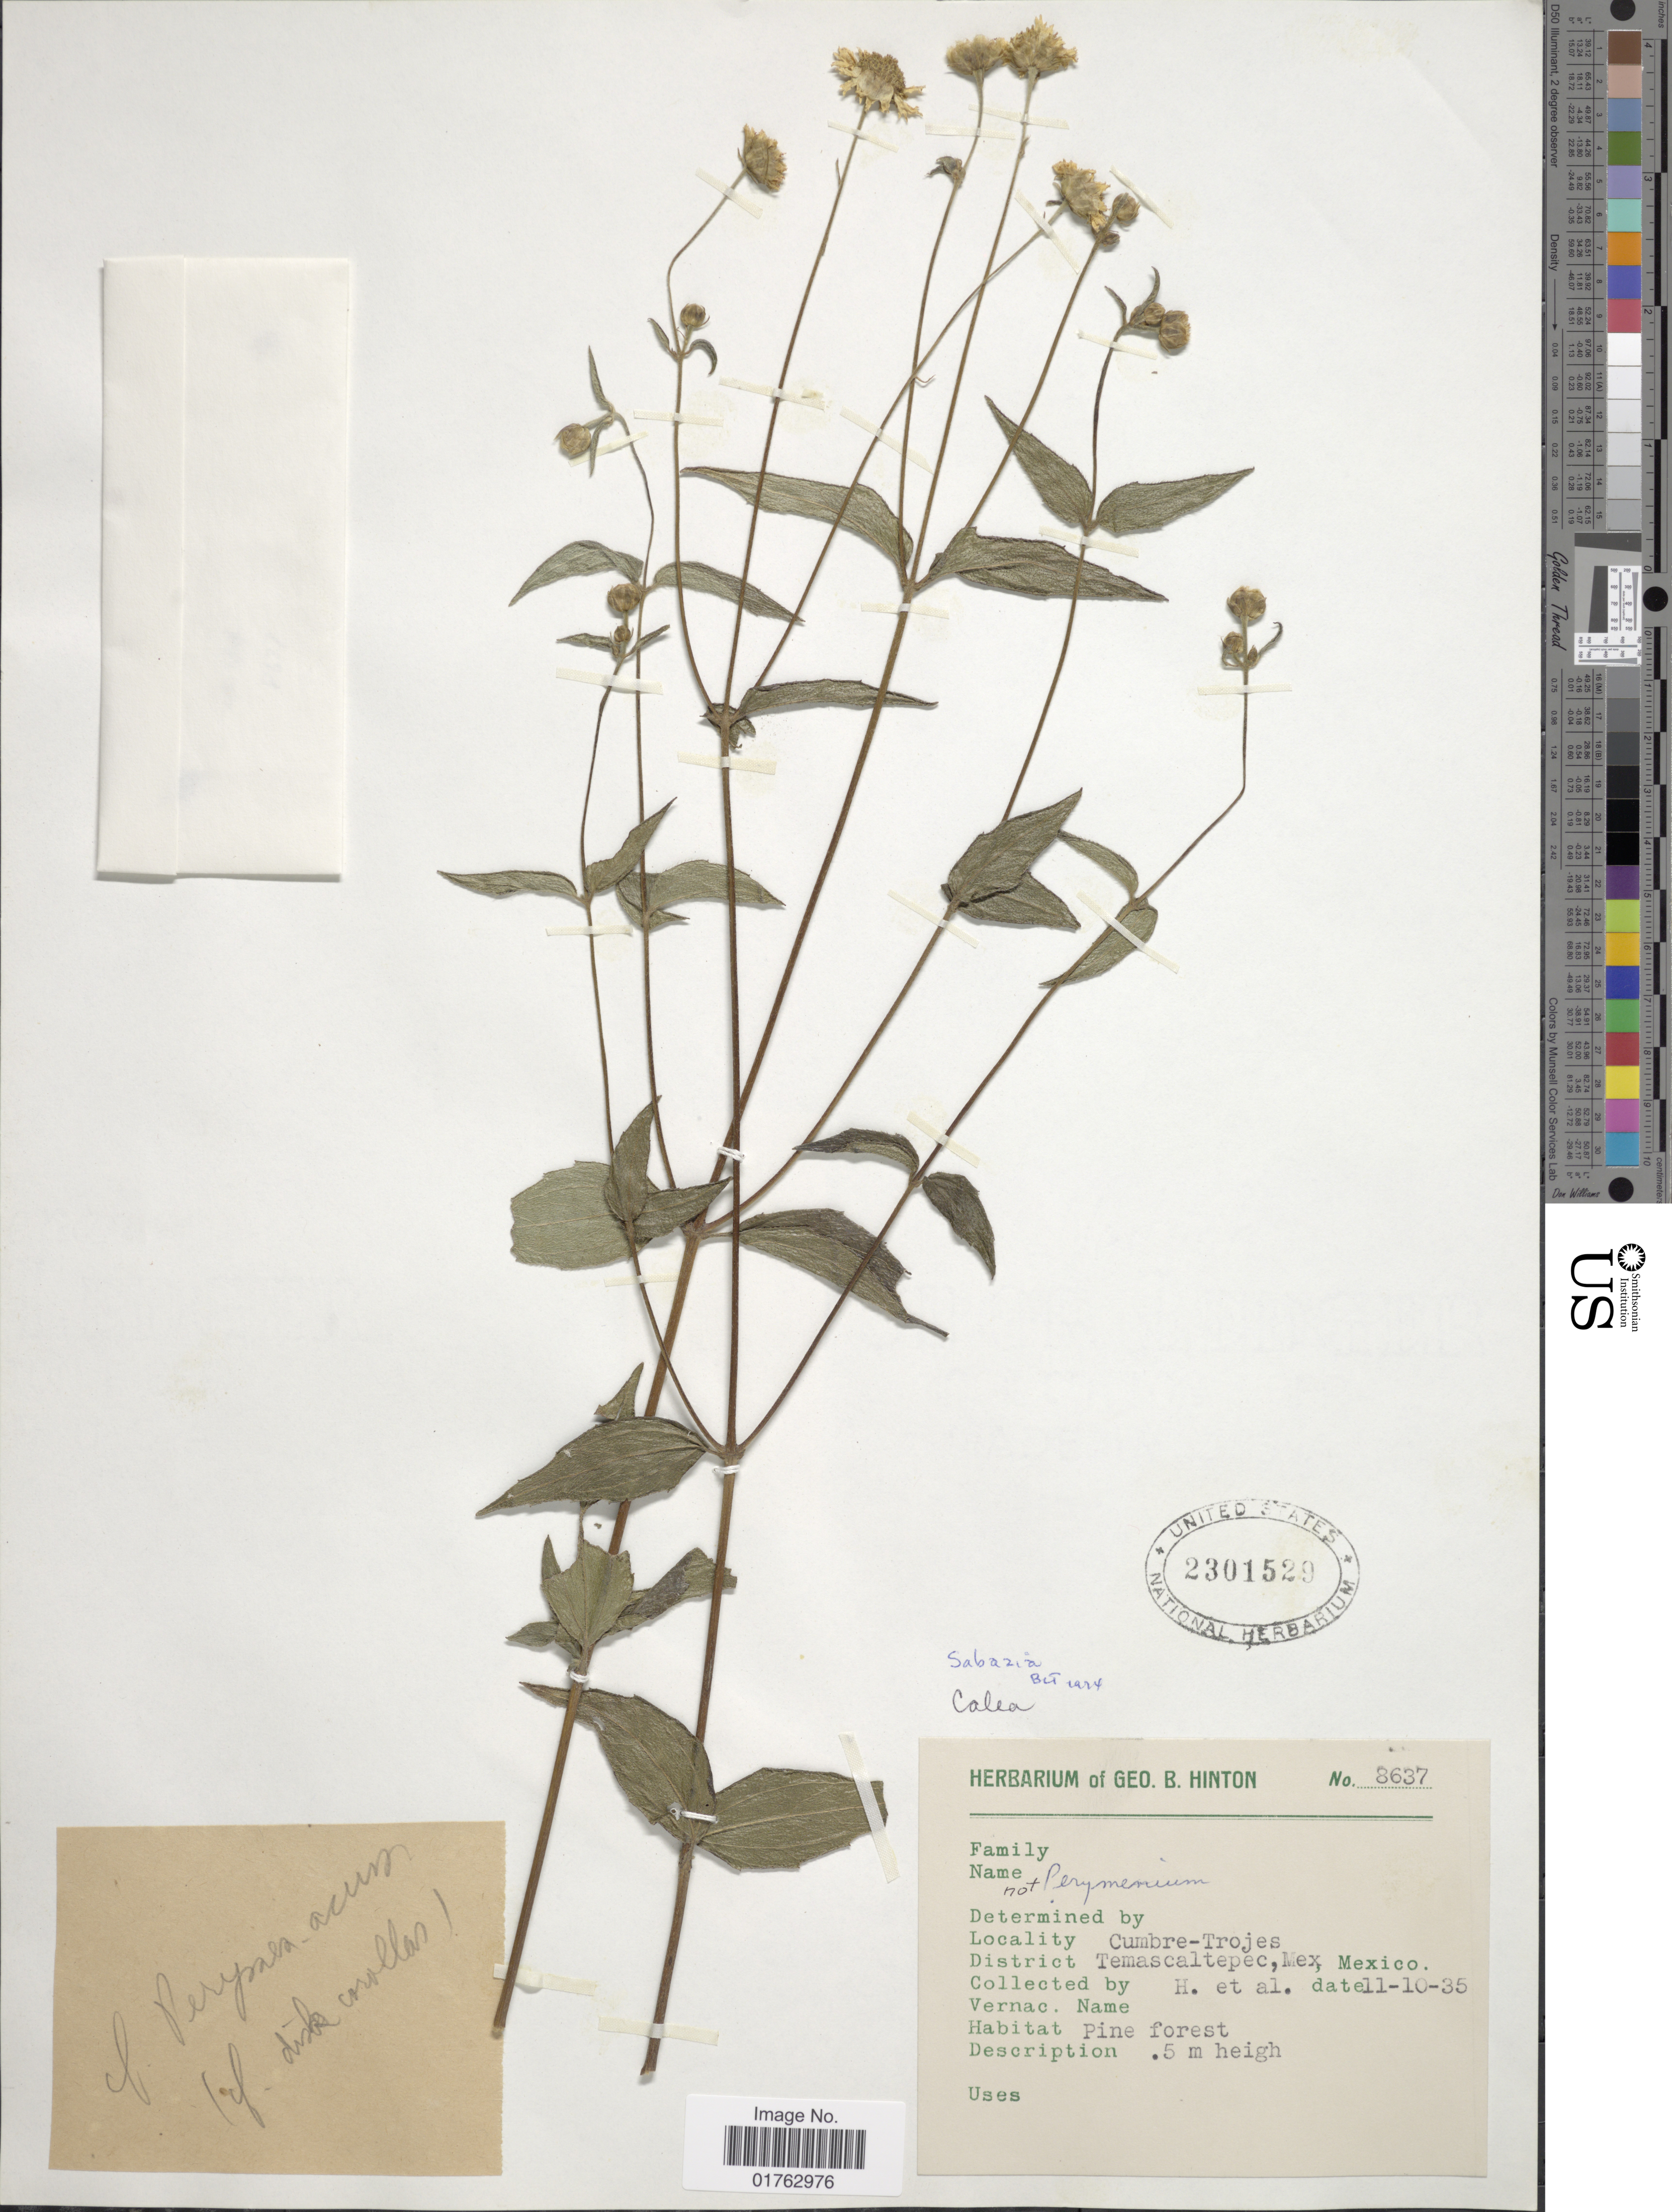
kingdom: Plantae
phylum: Tracheophyta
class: Magnoliopsida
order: Asterales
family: Asteraceae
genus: Sabazia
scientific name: Sabazia liebmannii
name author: Klatt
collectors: G. B. Hinton & et al.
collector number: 8637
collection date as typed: Transcribed d/m/y: 10/11/35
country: Mexico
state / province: México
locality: Cumbre-Trojes, Temascaltepec, Mex.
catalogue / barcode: US 2301529